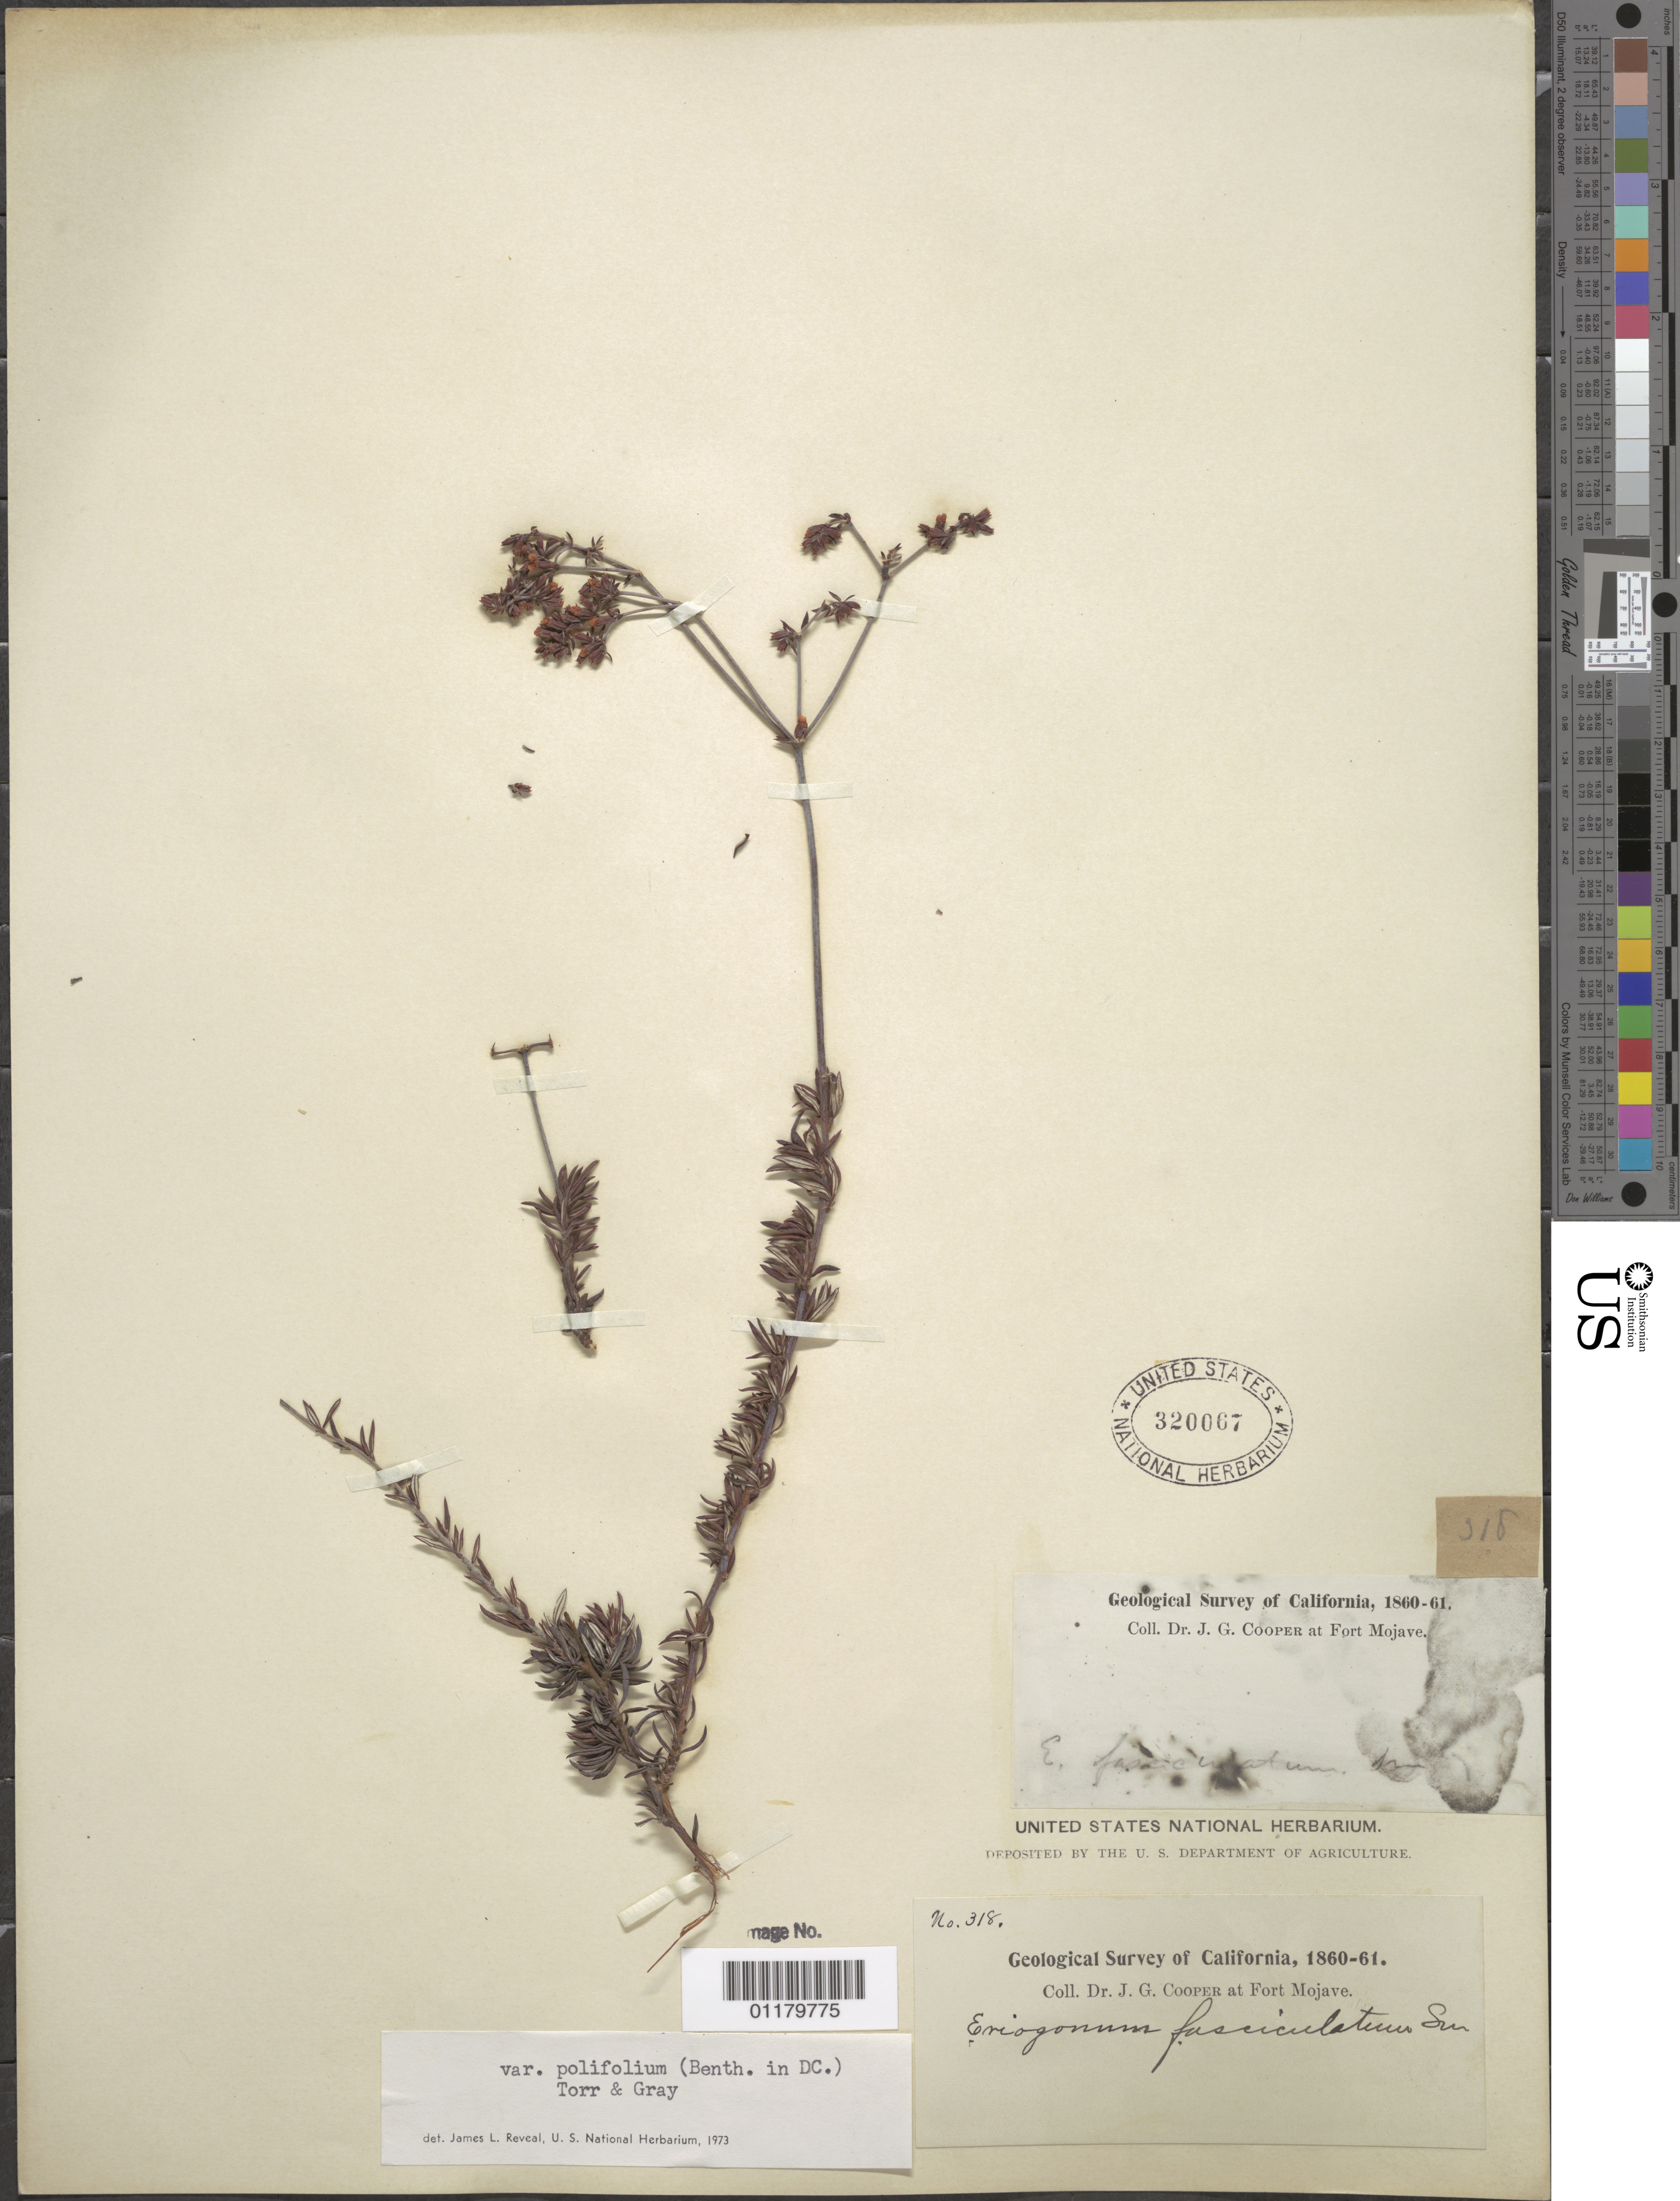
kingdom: Plantae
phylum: Tracheophyta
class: Magnoliopsida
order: Caryophyllales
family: Polygonaceae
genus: Eriogonum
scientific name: Eriogonum fasciculatum var. polifolium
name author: (Benth.) Torr. & A. Gray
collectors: J. G. Cooper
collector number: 318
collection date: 1860/1861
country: United States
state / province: California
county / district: San Bernardino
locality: Fort Mojave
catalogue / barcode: US 320067